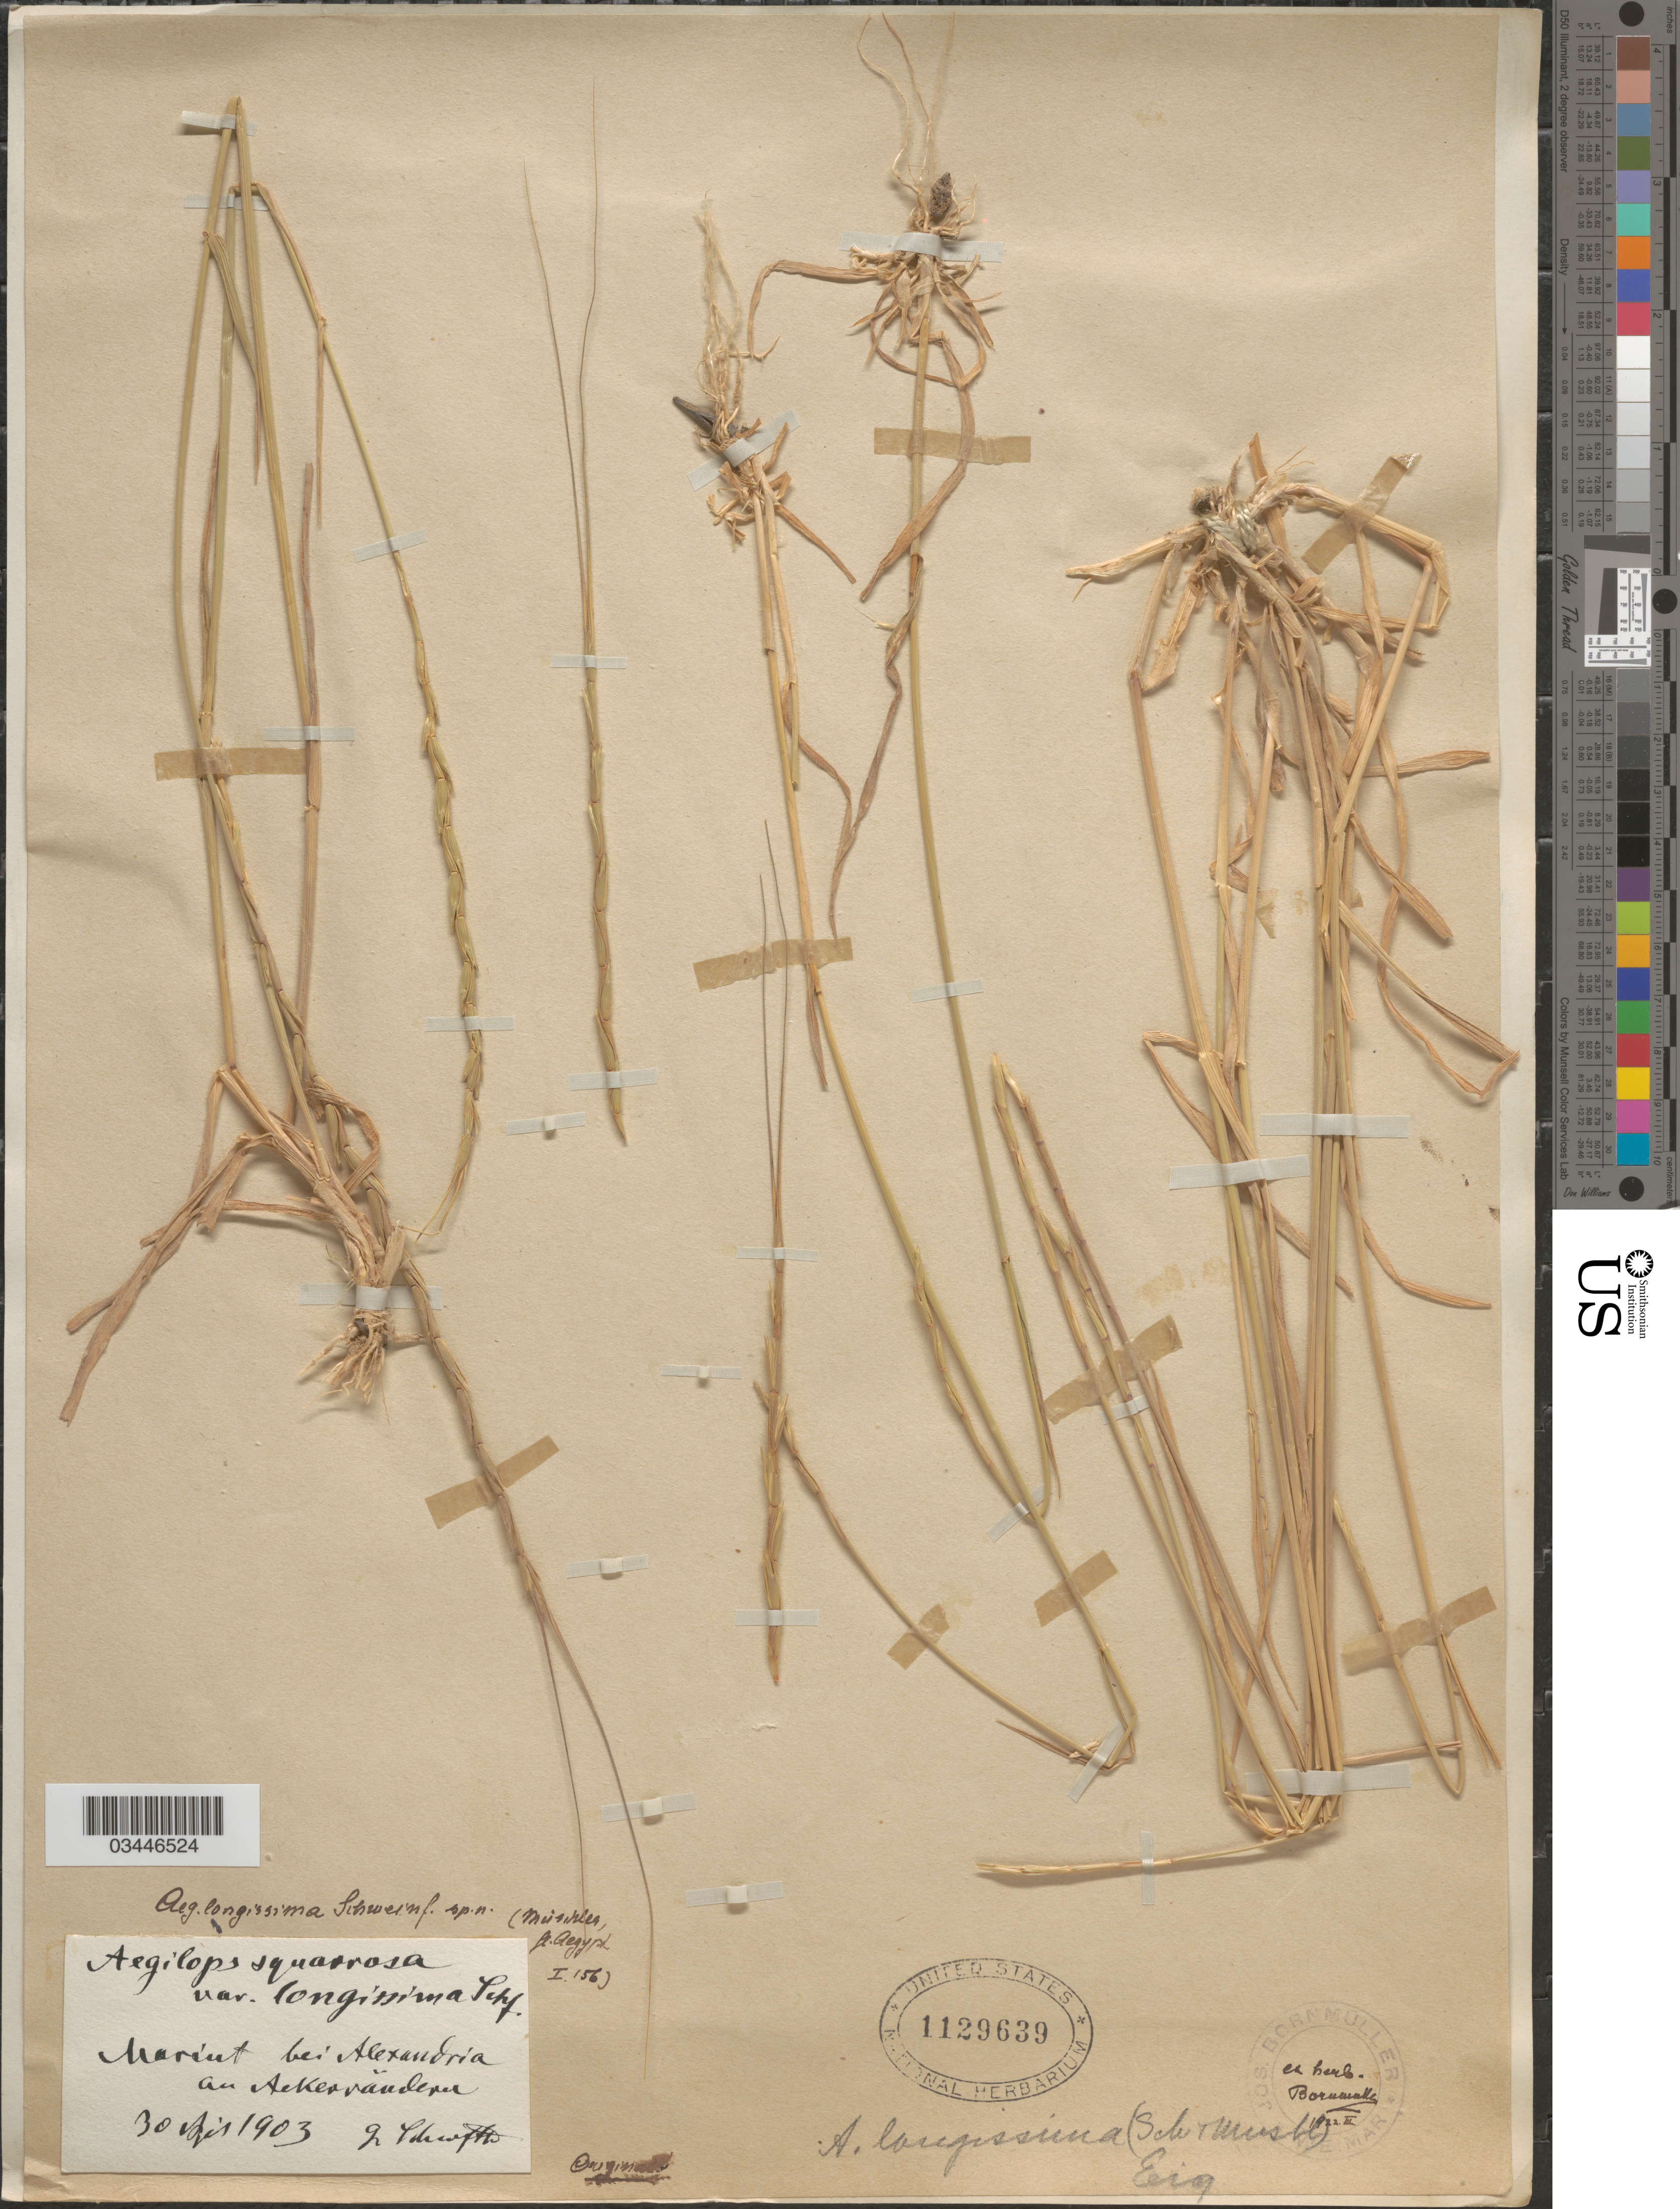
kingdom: Plantae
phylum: Tracheophyta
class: Liliopsida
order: Poales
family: Poaceae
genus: Aegilops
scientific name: Aegilops longissima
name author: Schweinf. & Muschl.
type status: Possible Type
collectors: G. Schweinfurth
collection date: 1903-04-30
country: Egypt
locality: Aegypt. Mariut bei Alexandria au Ackerrändern.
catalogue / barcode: US 1129639